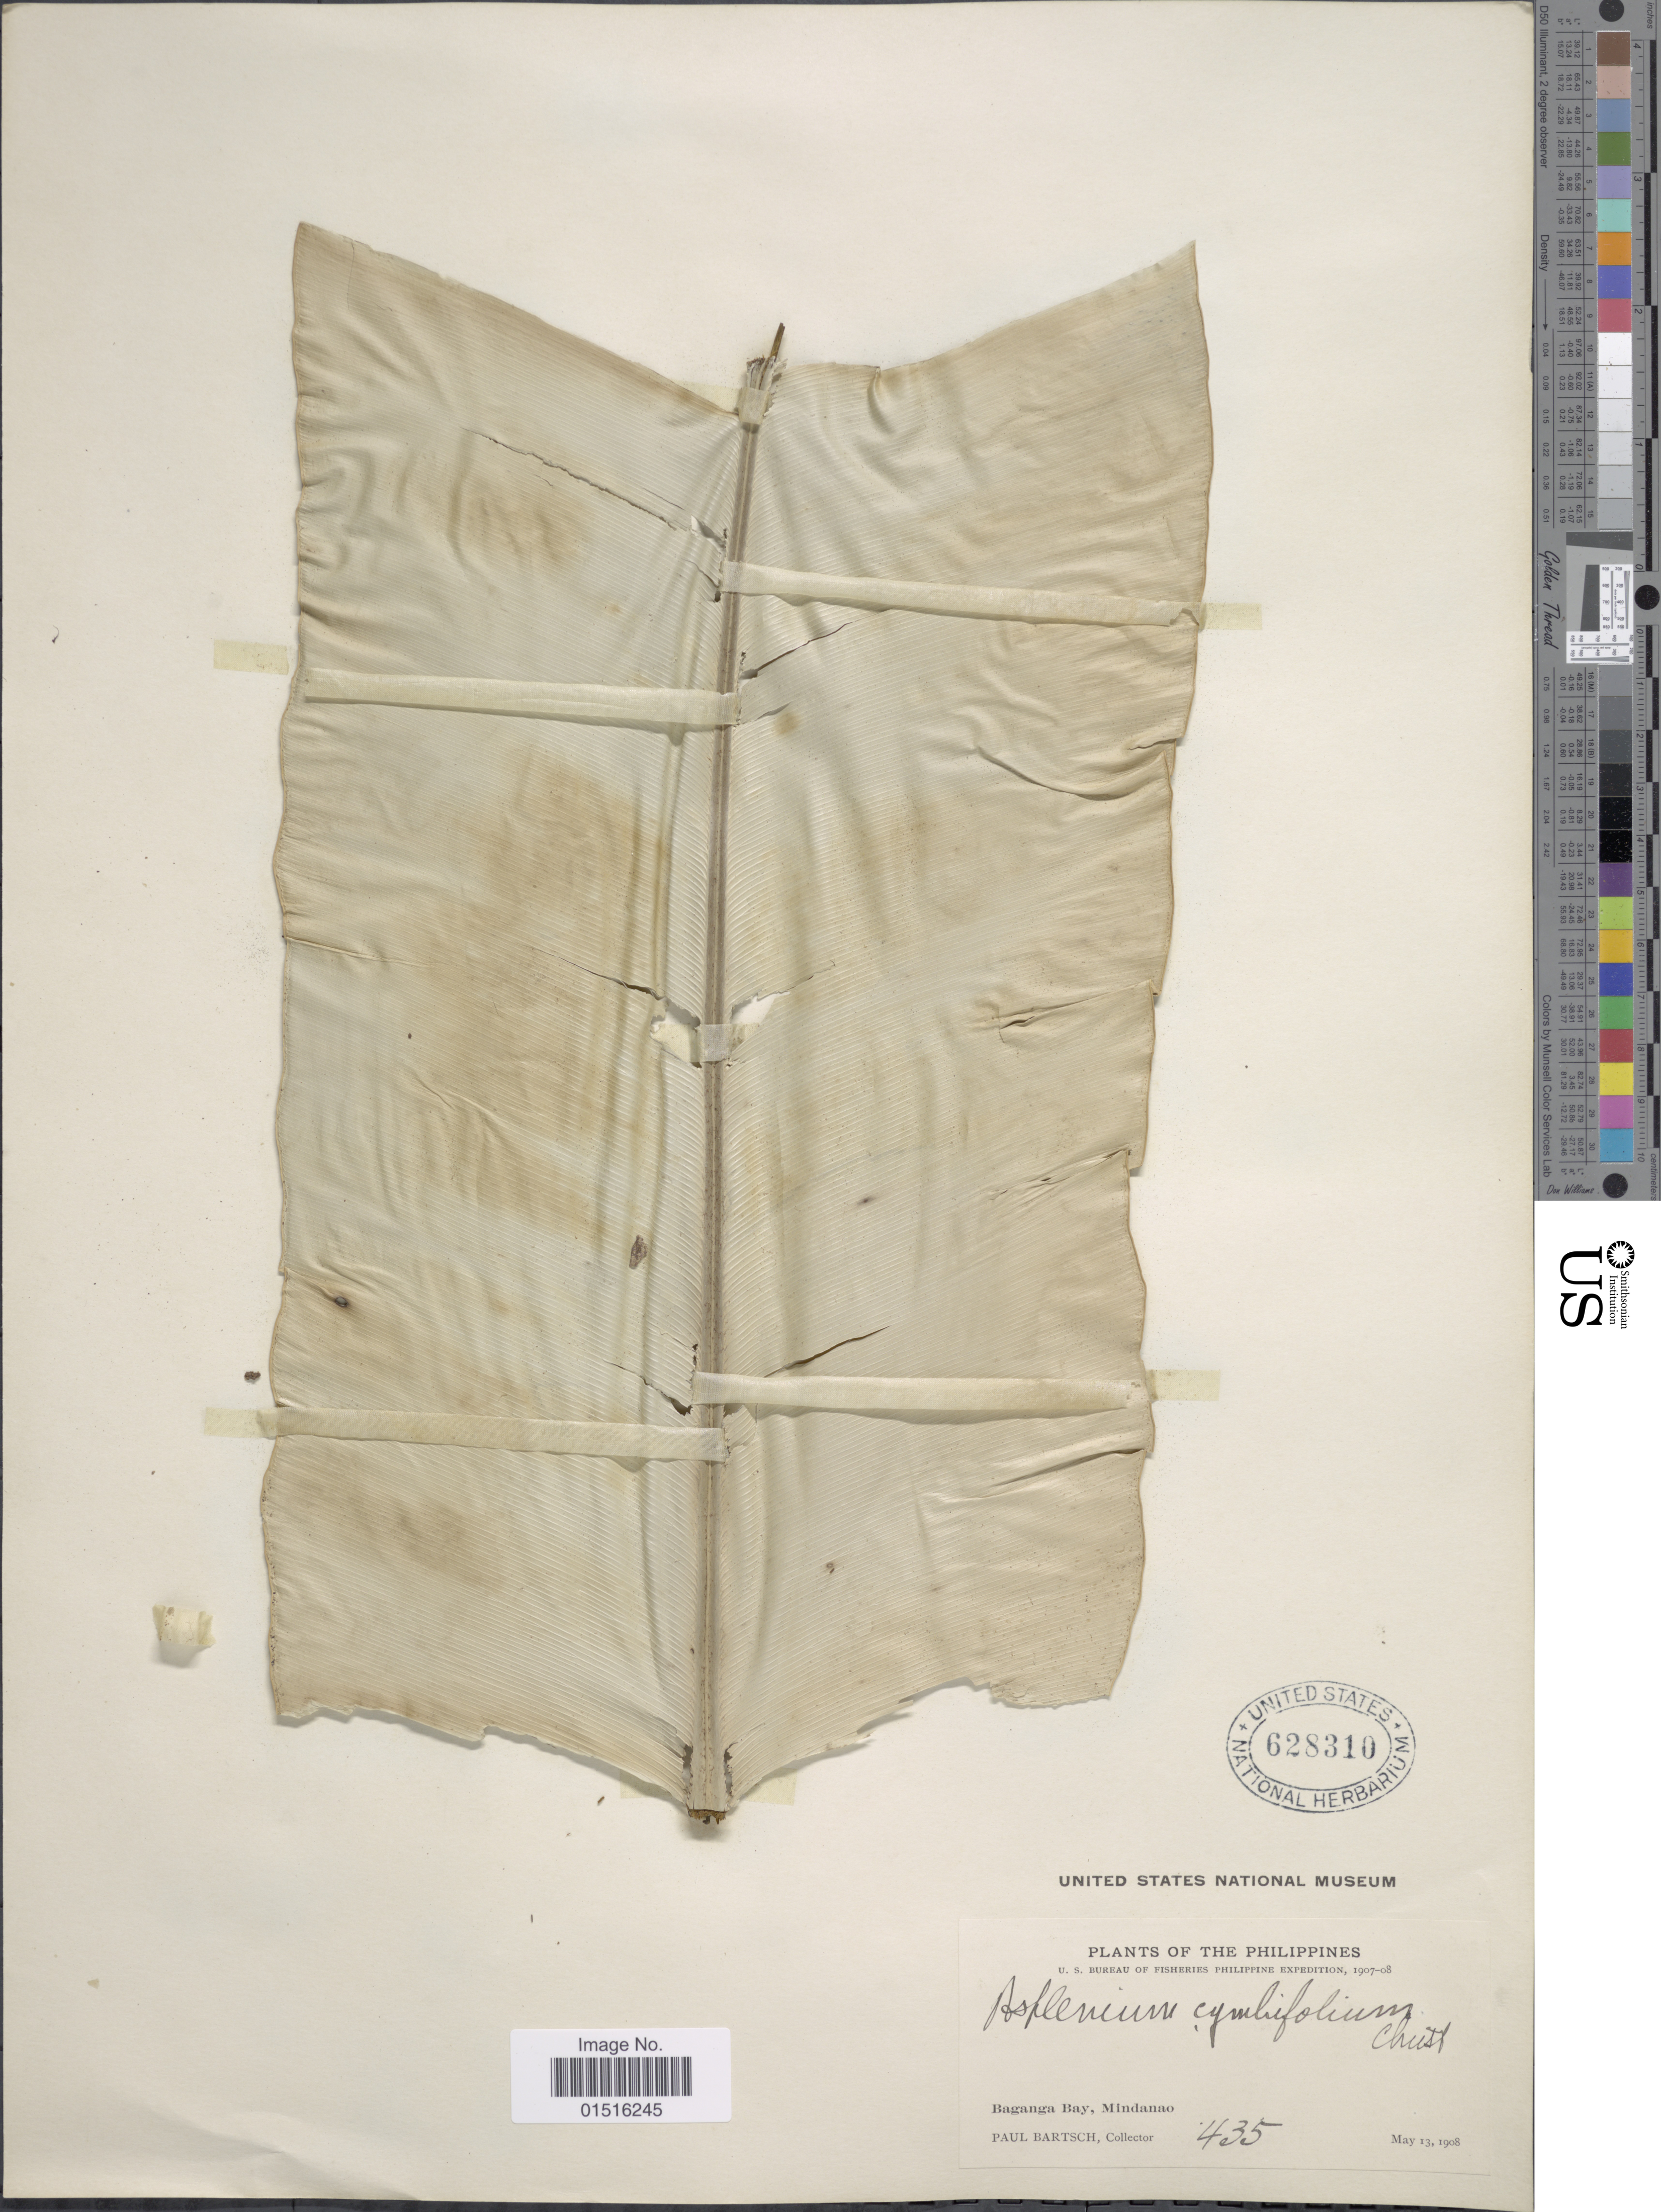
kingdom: Plantae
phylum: Tracheophyta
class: Polypodiopsida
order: Polypodiales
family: Aspleniaceae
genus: Asplenium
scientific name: Asplenium cymbifolium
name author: Christ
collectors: P. Bartsch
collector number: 435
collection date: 1908-05-13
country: Philippines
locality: Baganga Bay, Mindanao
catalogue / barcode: US 628310